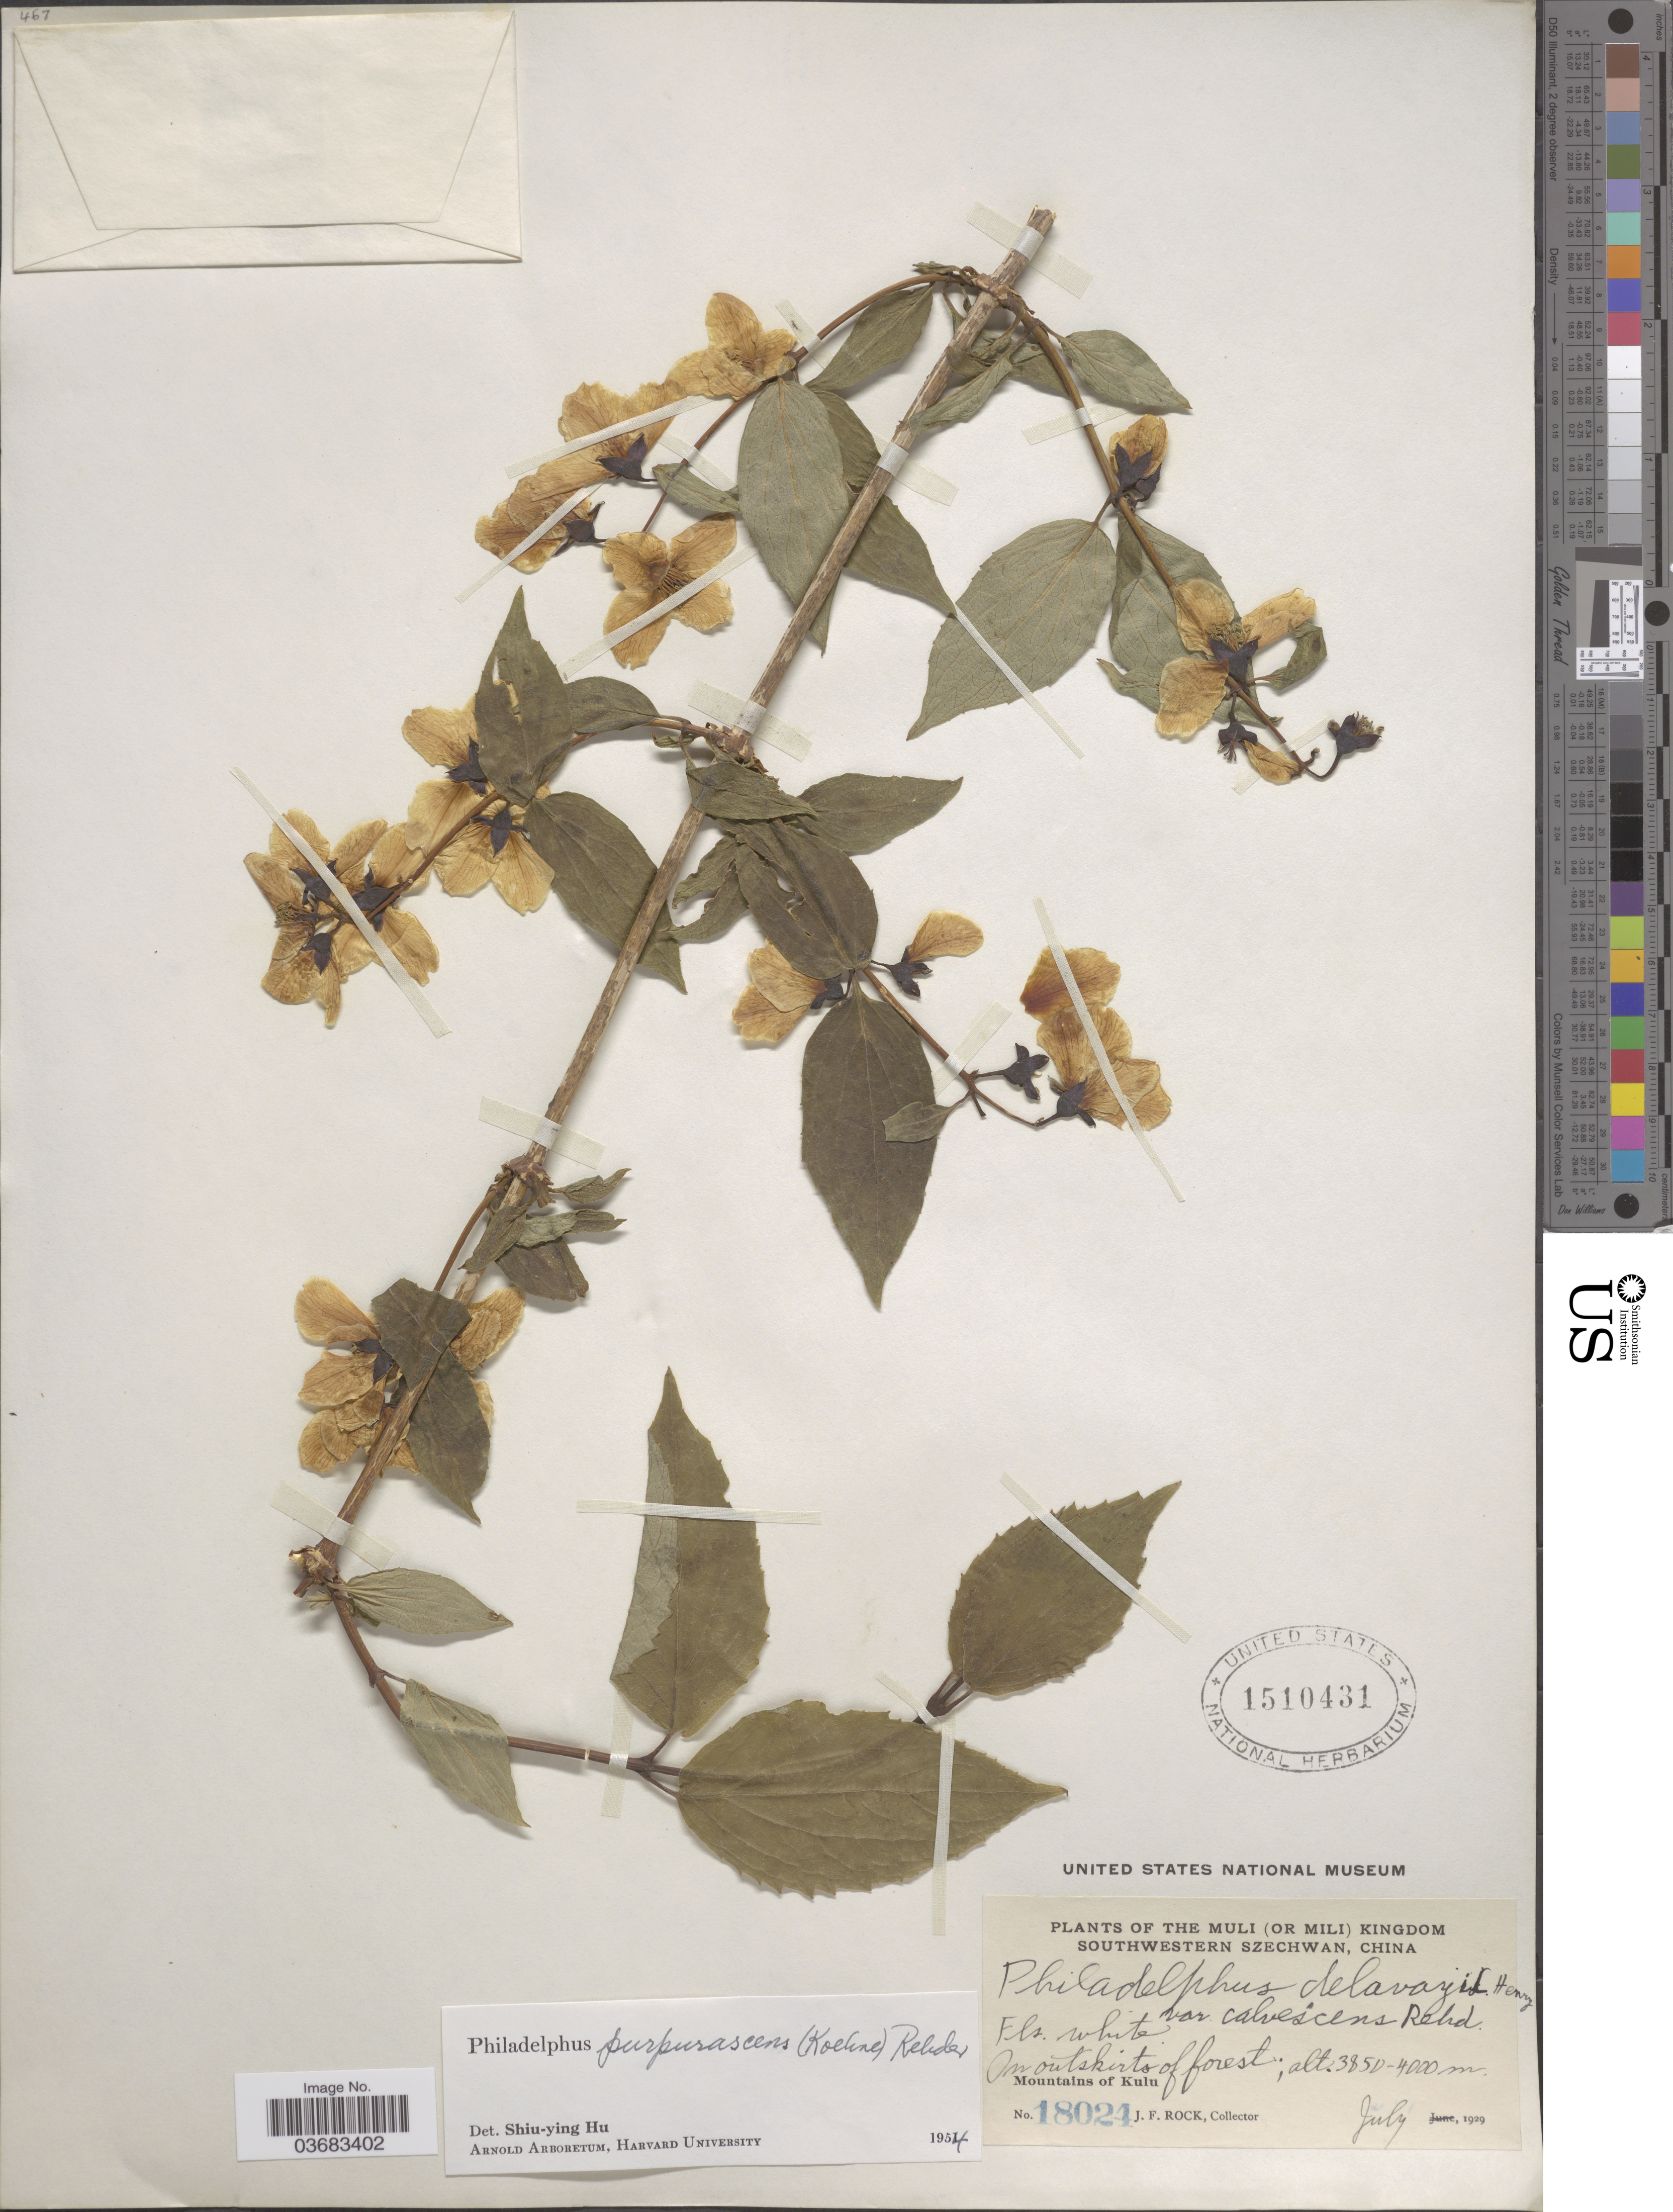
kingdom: Plantae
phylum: Tracheophyta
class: Magnoliopsida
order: Cornales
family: Hydrangeaceae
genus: Philadelphus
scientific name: Philadelphus purpurascens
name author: (Koehne) Rehder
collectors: J. Rock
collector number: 18024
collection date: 1929-07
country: China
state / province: Sichuan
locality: The Muli (or Mili) Kingdom. Southwestern Szechwan. Mountains of Kulu.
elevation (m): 3850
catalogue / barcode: US 1510431